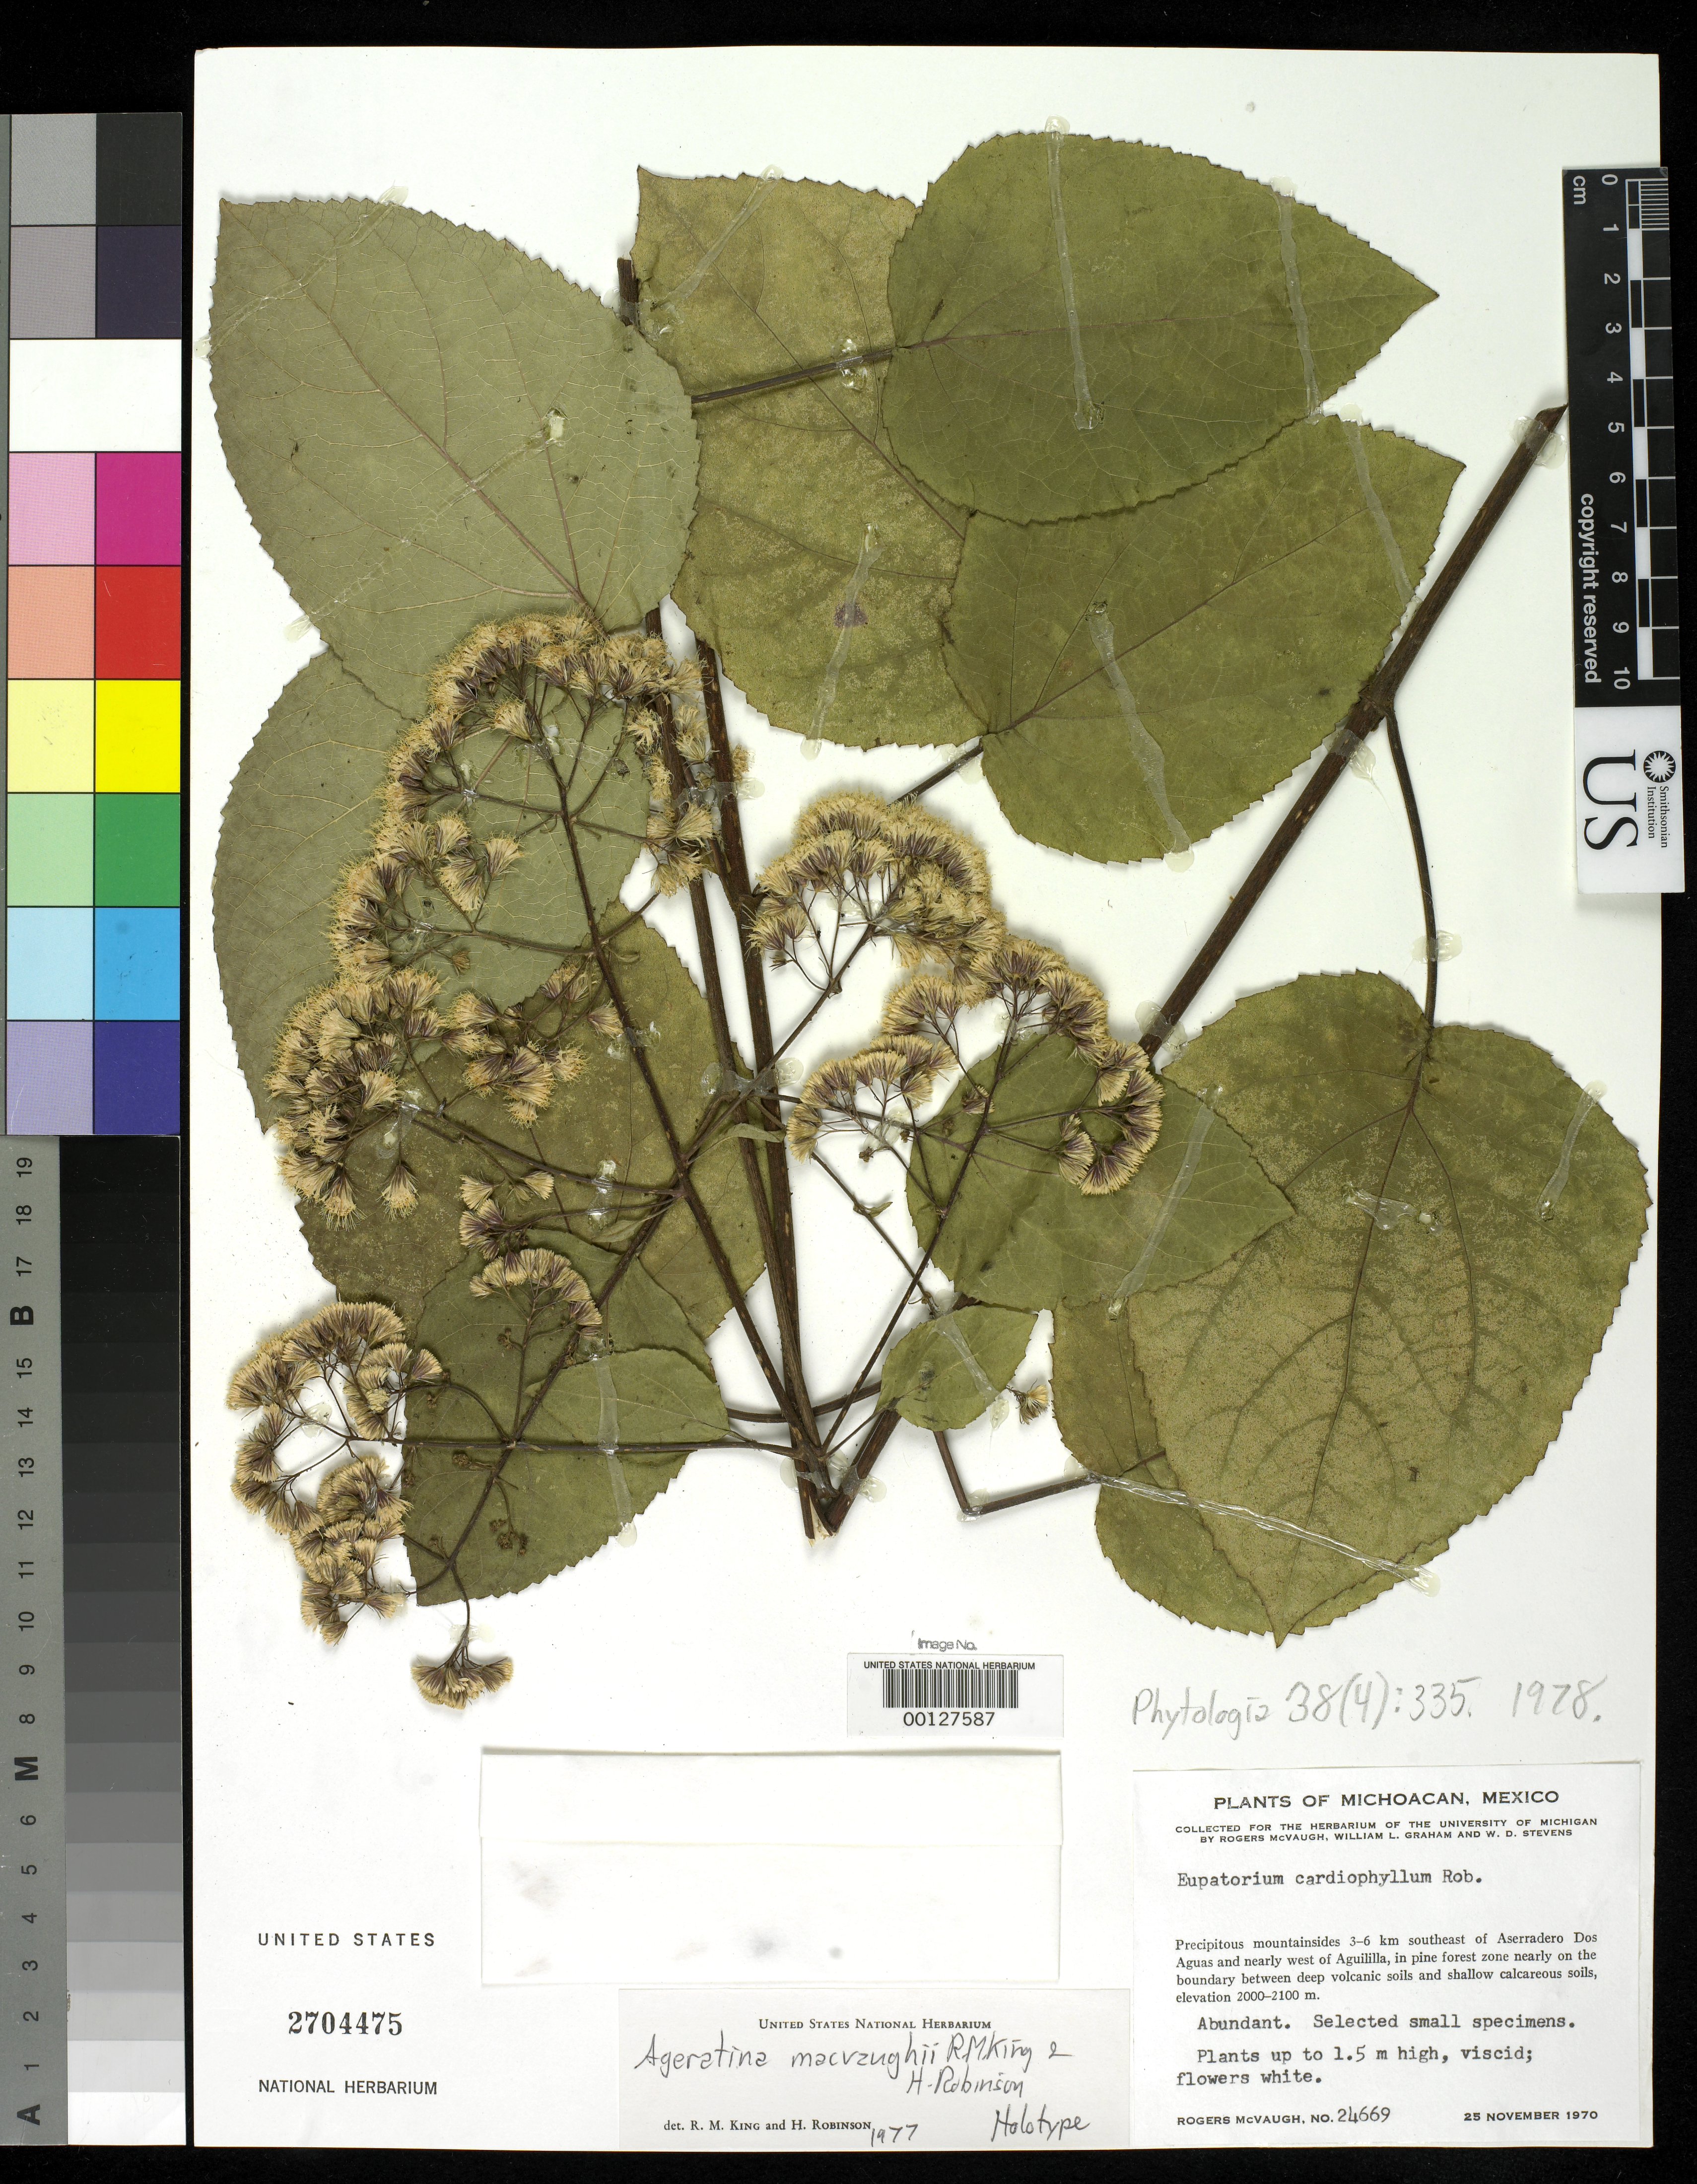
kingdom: Plantae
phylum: Tracheophyta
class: Magnoliopsida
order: Asterales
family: Asteraceae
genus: Ageratina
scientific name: Ageratina mcvaughii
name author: R.M. King & H. Rob.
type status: Holotype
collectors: R. McVaugh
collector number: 24669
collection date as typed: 25 Nov 1970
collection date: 1970-11-25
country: Mexico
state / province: Michoacán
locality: SE of Aserradero Dos Aguas, W of Aguililla.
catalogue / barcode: US 2704475